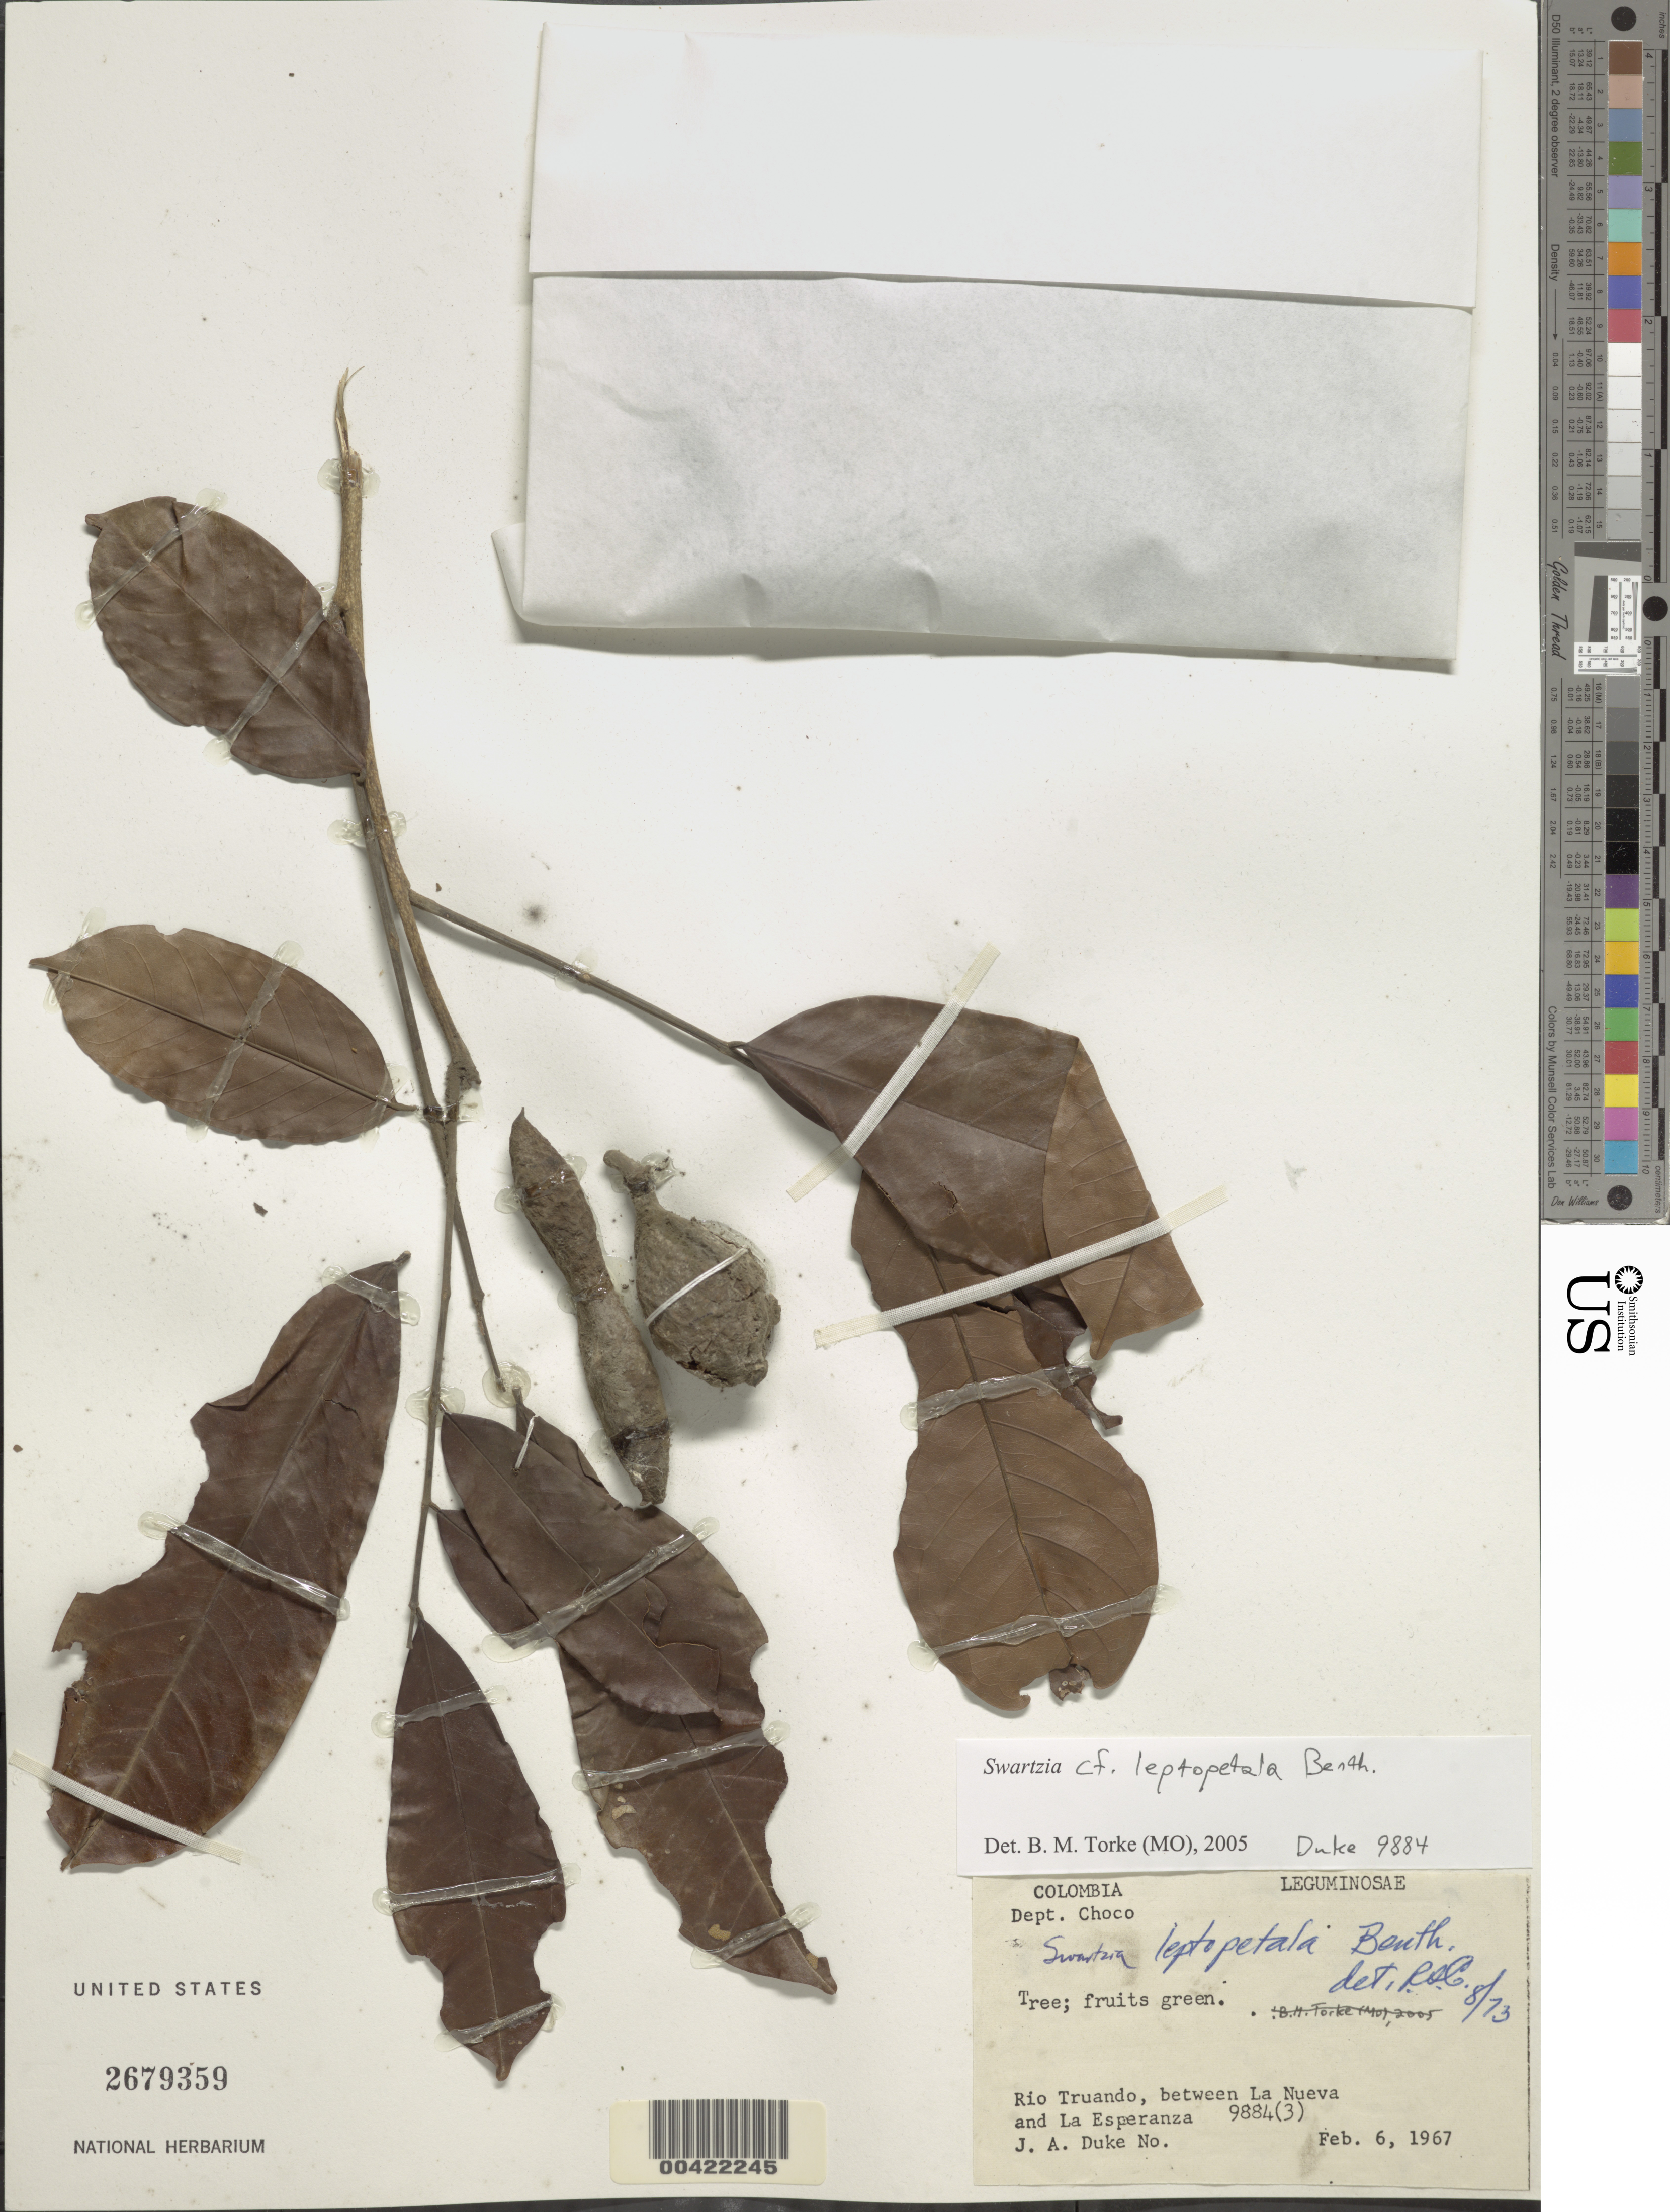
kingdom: Plantae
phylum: Tracheophyta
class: Magnoliopsida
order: Fabales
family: Fabaceae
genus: Swartzia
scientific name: Swartzia leptopetala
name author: Benth.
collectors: J. A. Duke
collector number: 9884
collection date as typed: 06 Feb 1967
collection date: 1967-02-06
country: Colombia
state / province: Chocó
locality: Between La Nueva and La Esperanza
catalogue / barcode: US 2679359